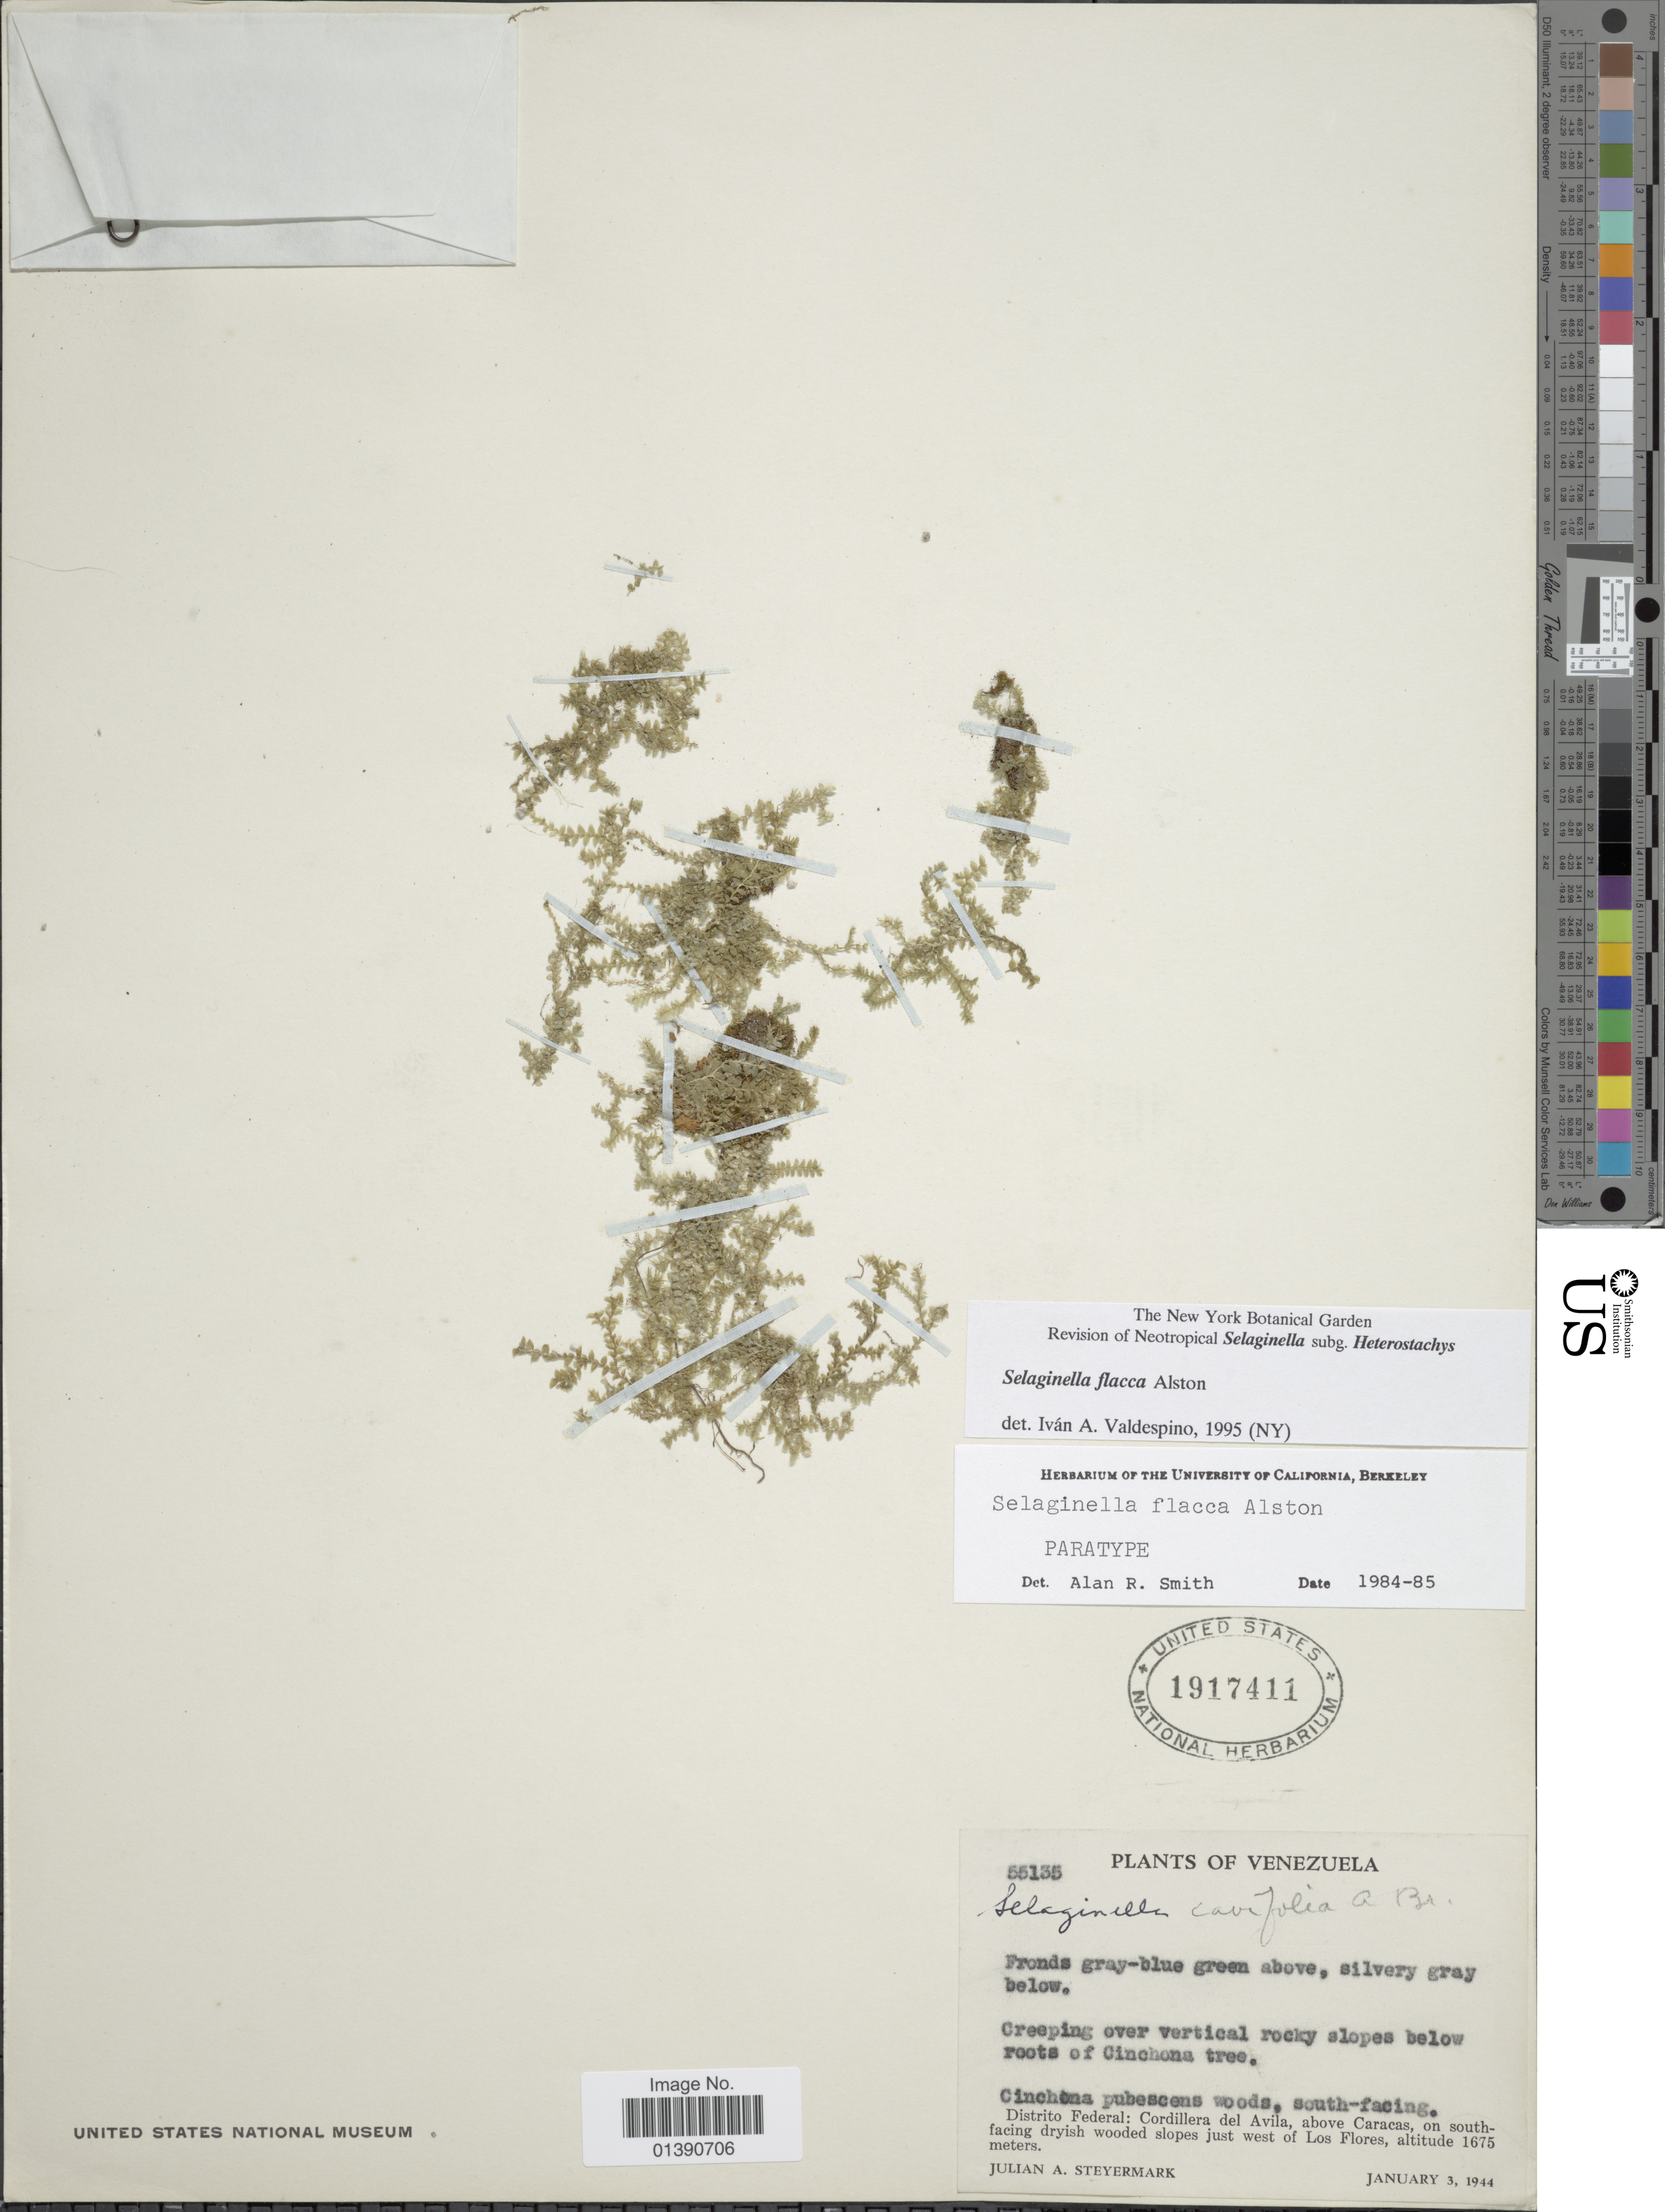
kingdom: Plantae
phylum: Tracheophyta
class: Lycopodiopsida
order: Selaginellales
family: Selaginellaceae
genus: Selaginella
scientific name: Selaginella flacca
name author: Alston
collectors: J. Steyermark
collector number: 55135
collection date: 1944-01-03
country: Venezuela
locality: Cordillera del Avila, above Caracas, on south-facing dryish wooded slopes just west of Los Flores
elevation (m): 1675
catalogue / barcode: US 1917411